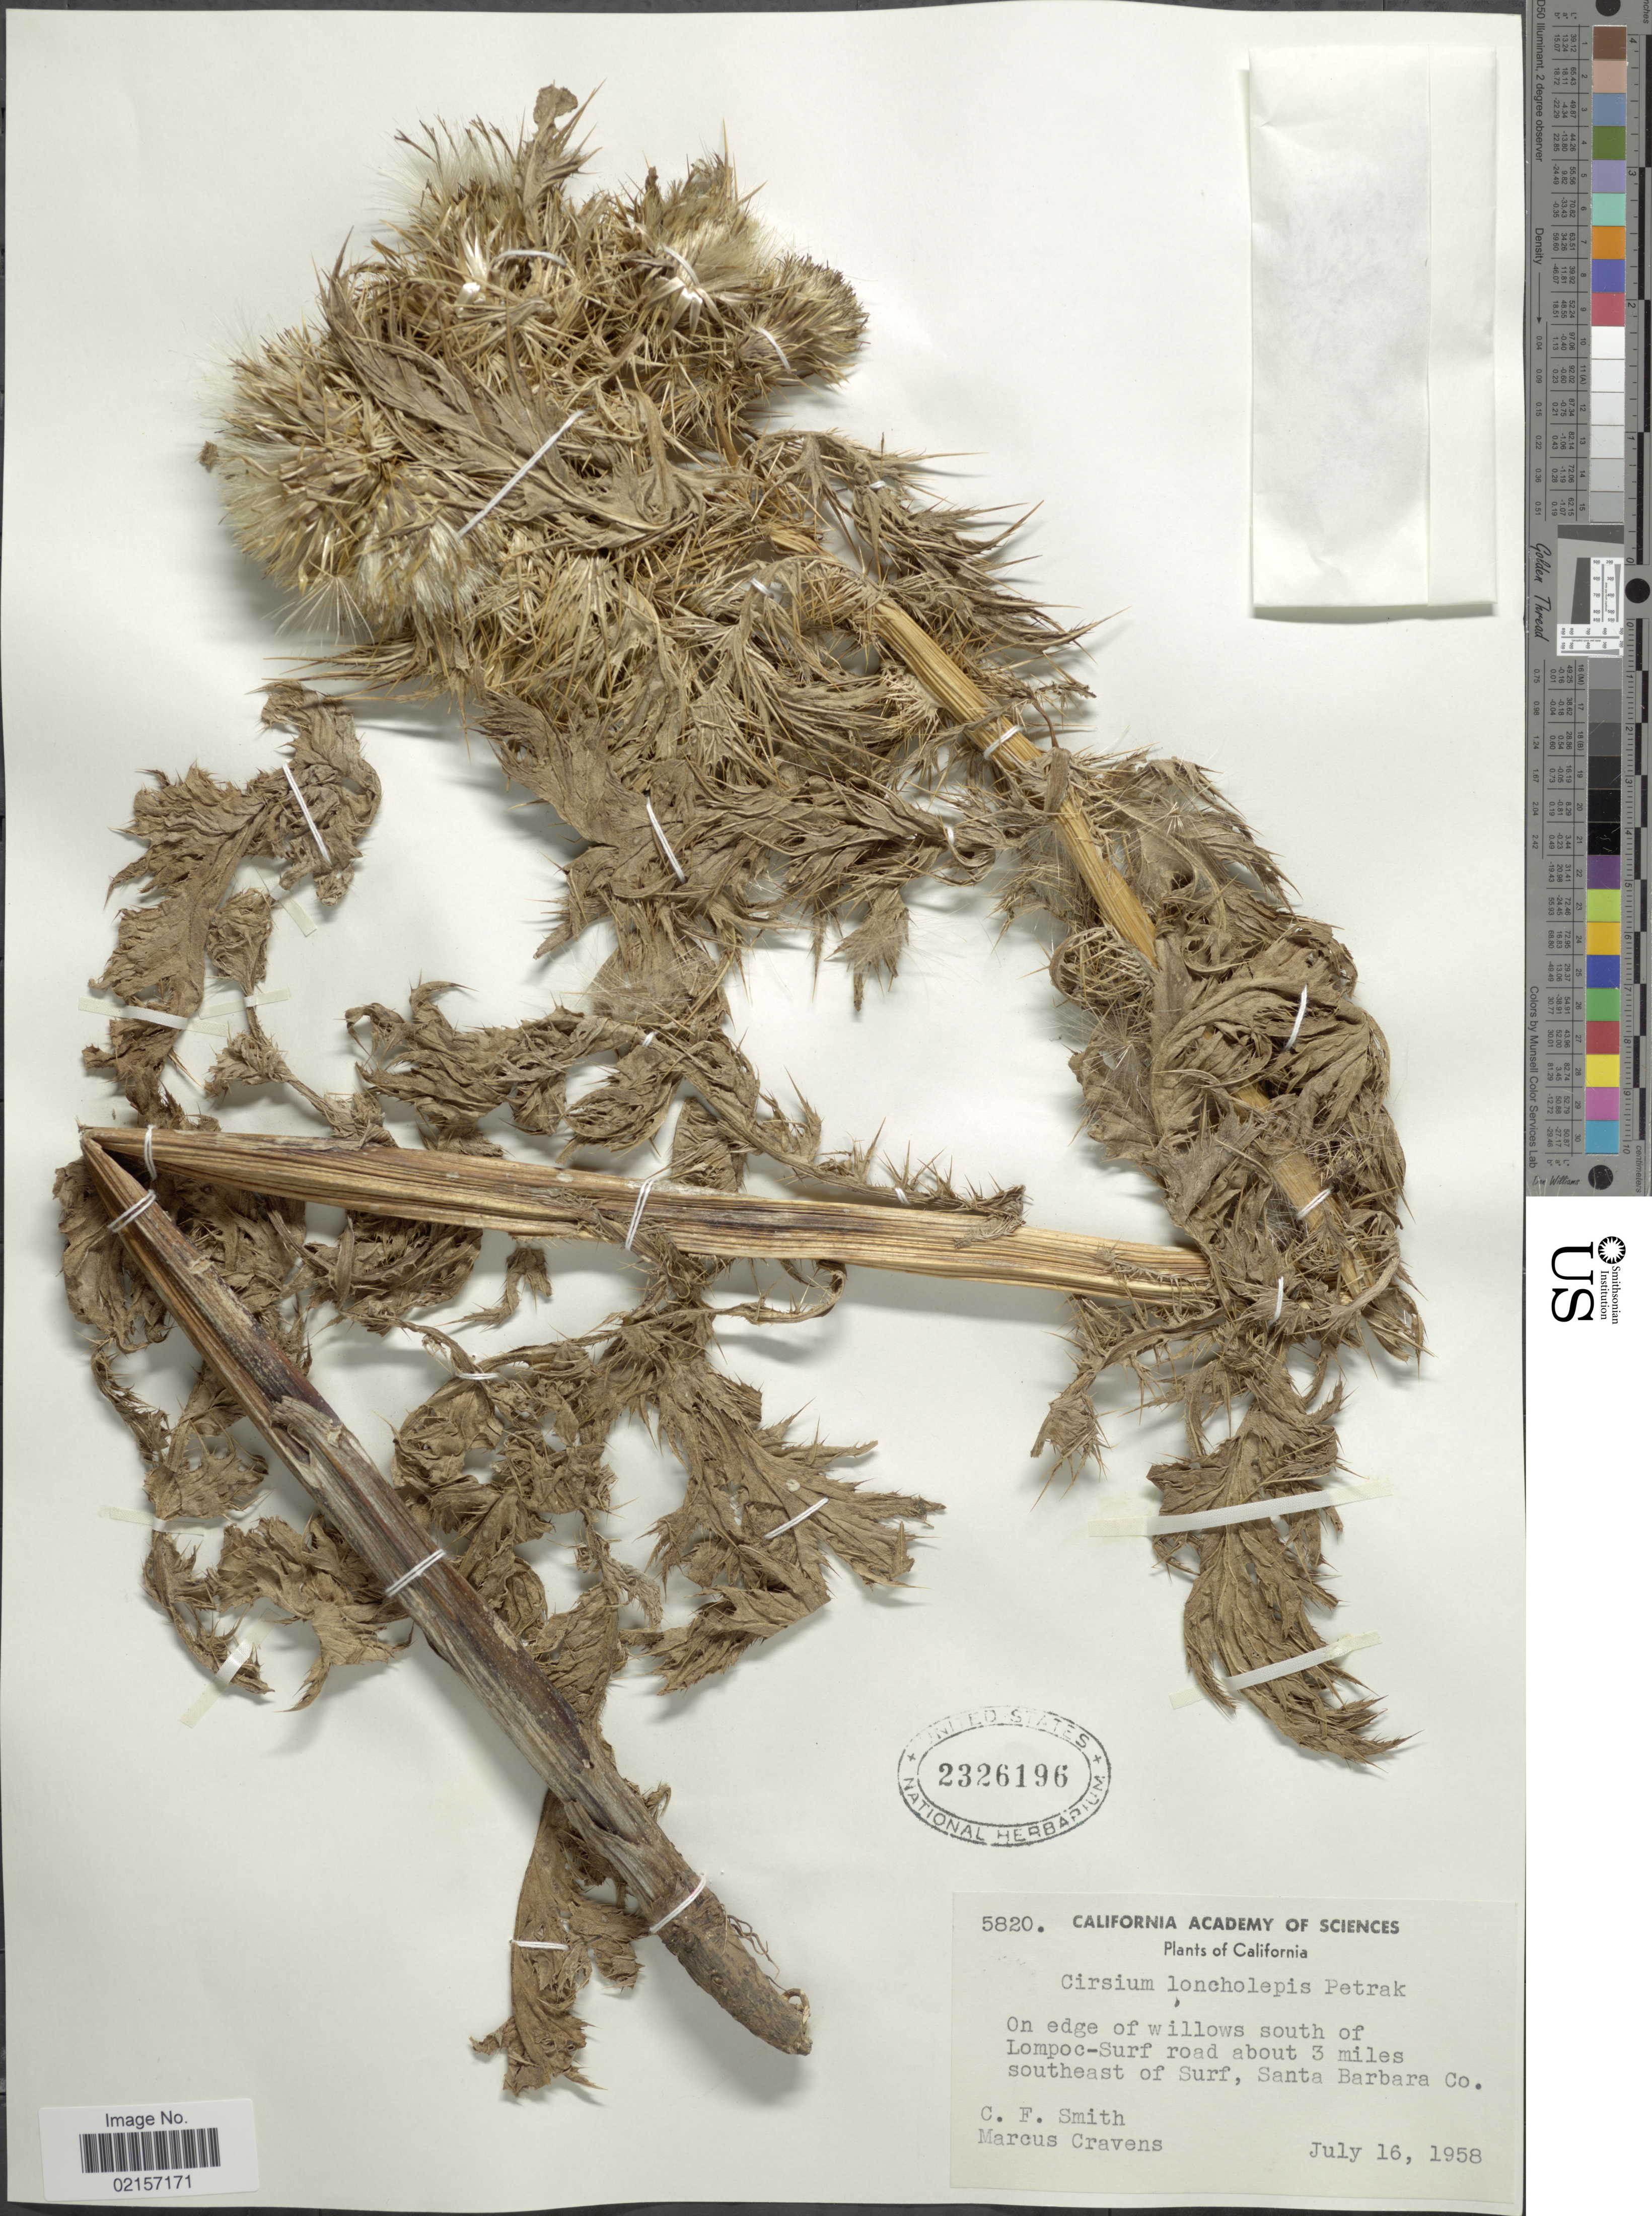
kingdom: Plantae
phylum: Tracheophyta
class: Magnoliopsida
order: Asterales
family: Asteraceae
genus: Cirsium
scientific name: Cirsium scariosum var. citrinum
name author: (Petr.) D.J. Keil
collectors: C. F. Smith & M. Cravens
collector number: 5820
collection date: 1958-07-16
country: United States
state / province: California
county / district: Santa Barbara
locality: On edge of willows south of Lompoc-Surf road about 3 miles southeast of Surf, Santa Barbara Co.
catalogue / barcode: US 2326196